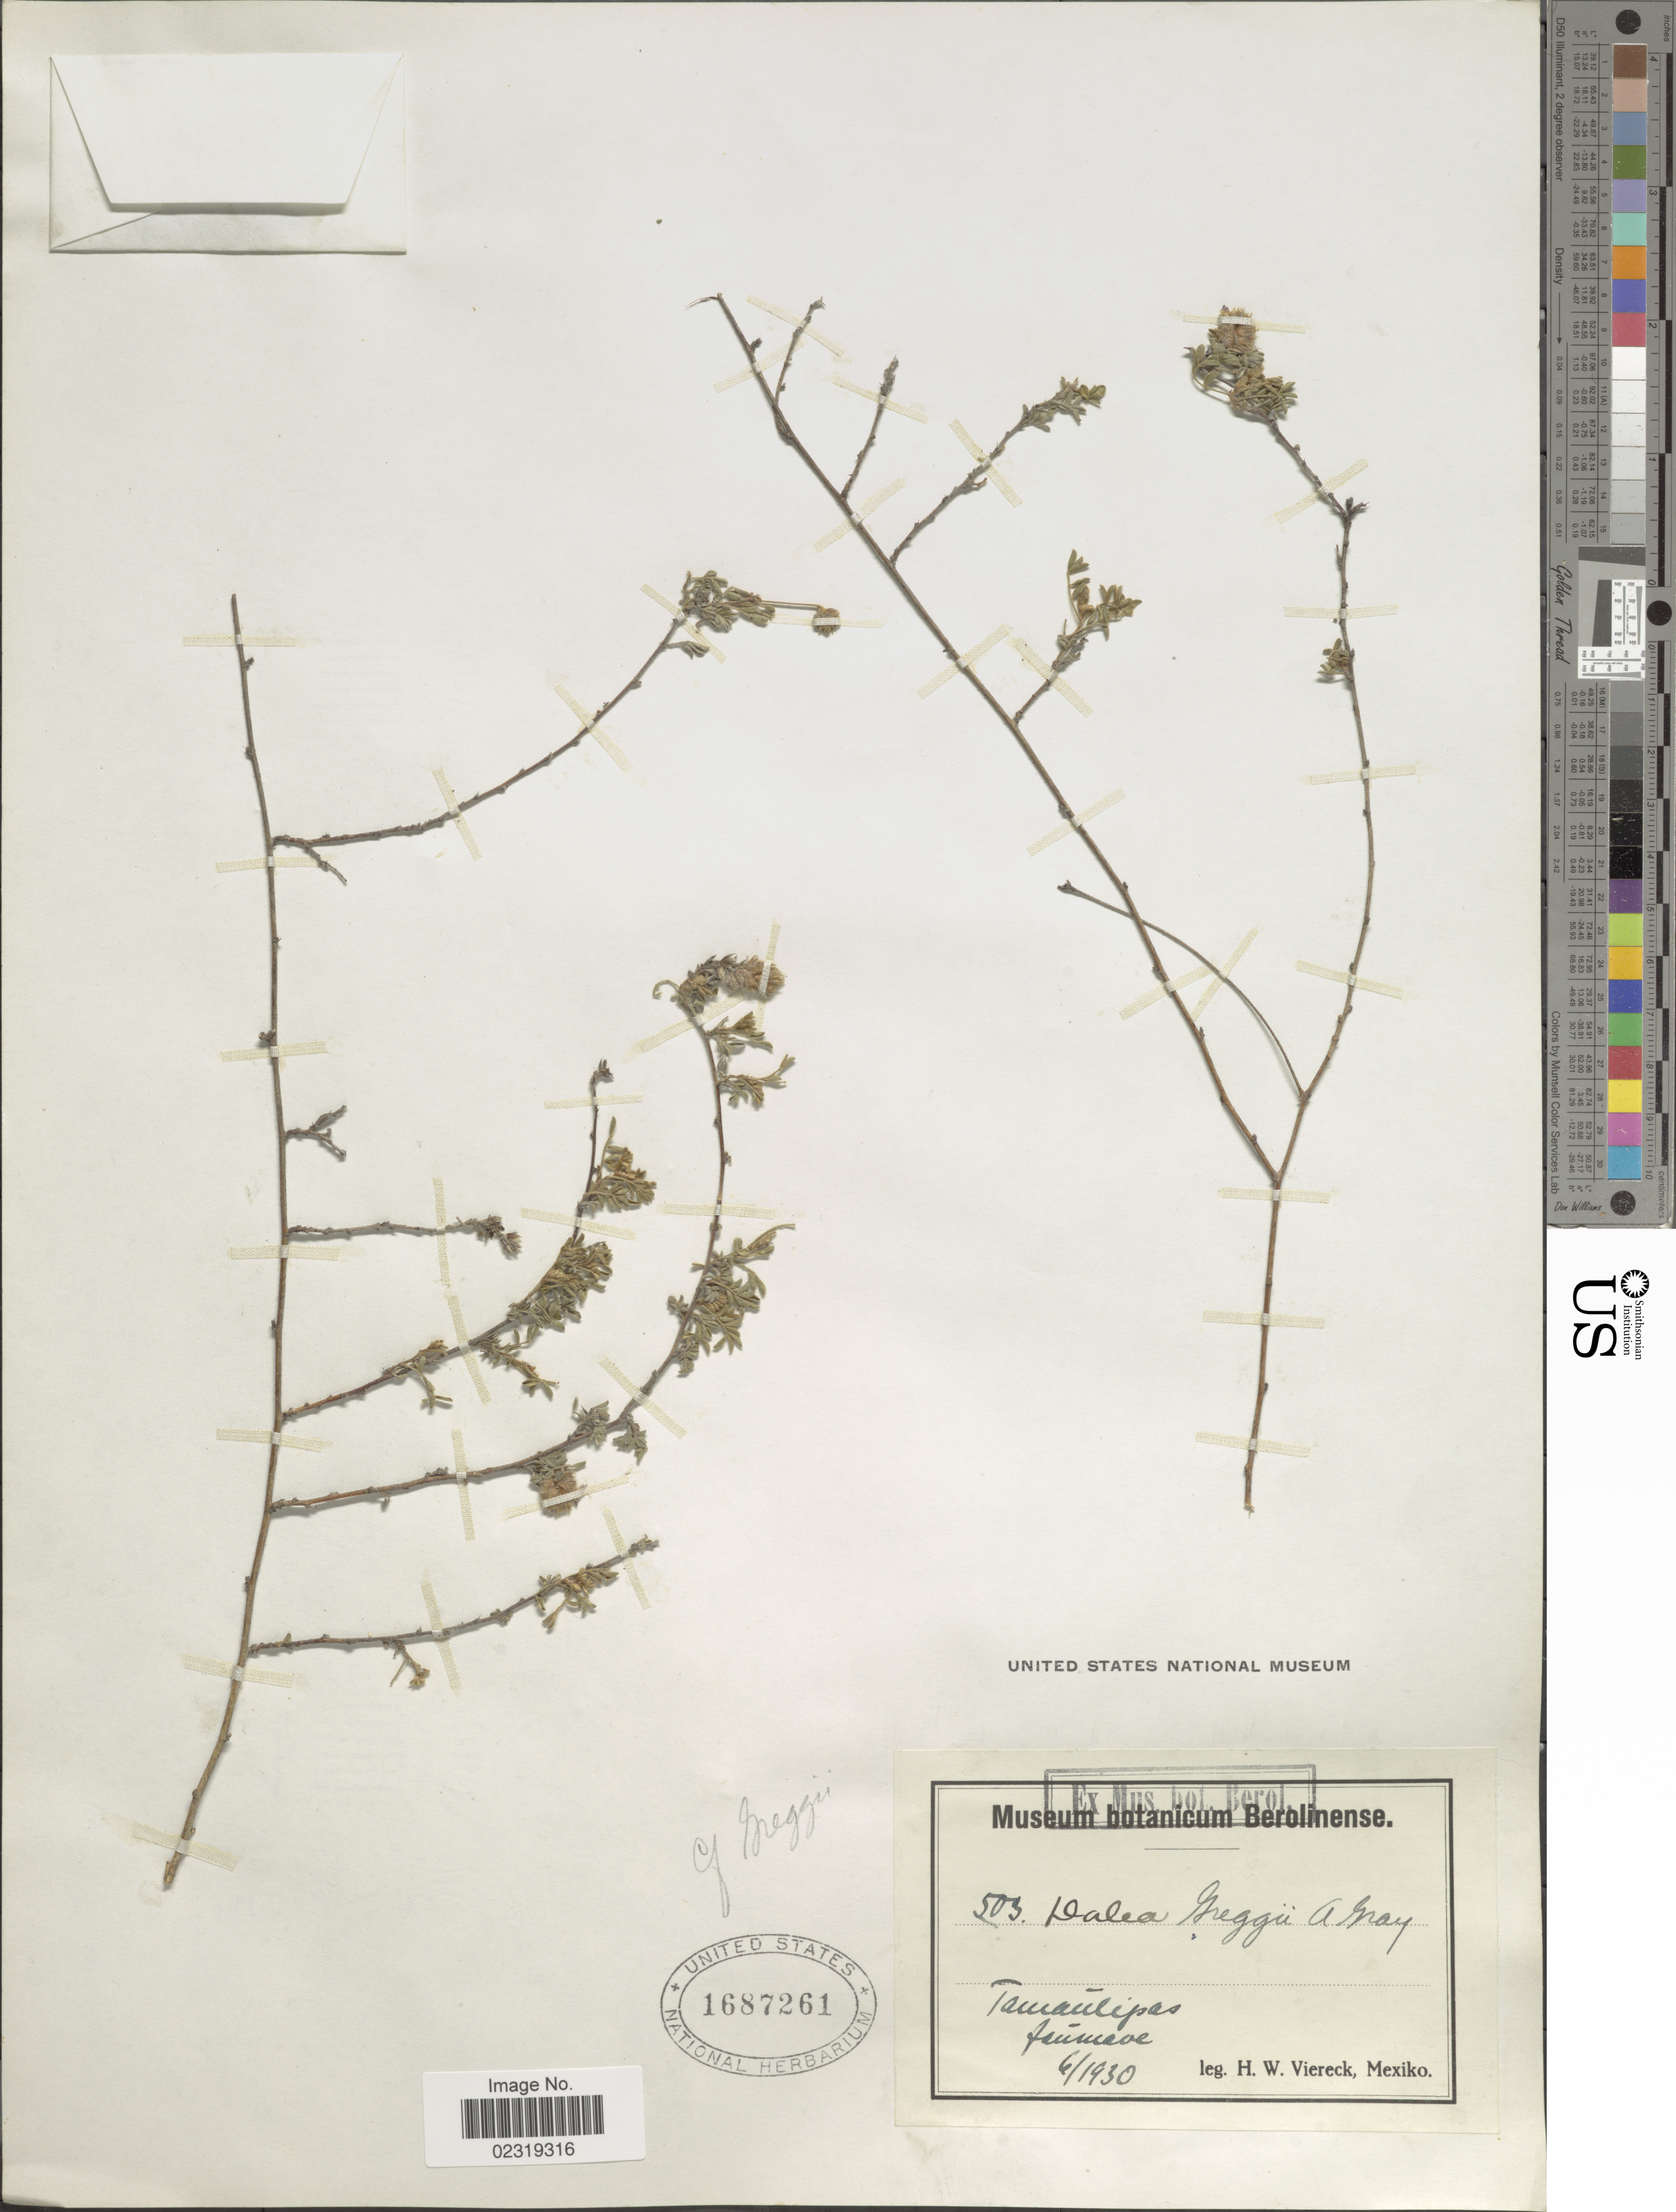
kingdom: Plantae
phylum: Tracheophyta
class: Magnoliopsida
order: Fabales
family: Fabaceae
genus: Dalea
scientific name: Dalea greggii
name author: A. Gray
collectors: H. W. Viereck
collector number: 503*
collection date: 1930-06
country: Mexico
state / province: Tamaulipas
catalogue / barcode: US 1687261